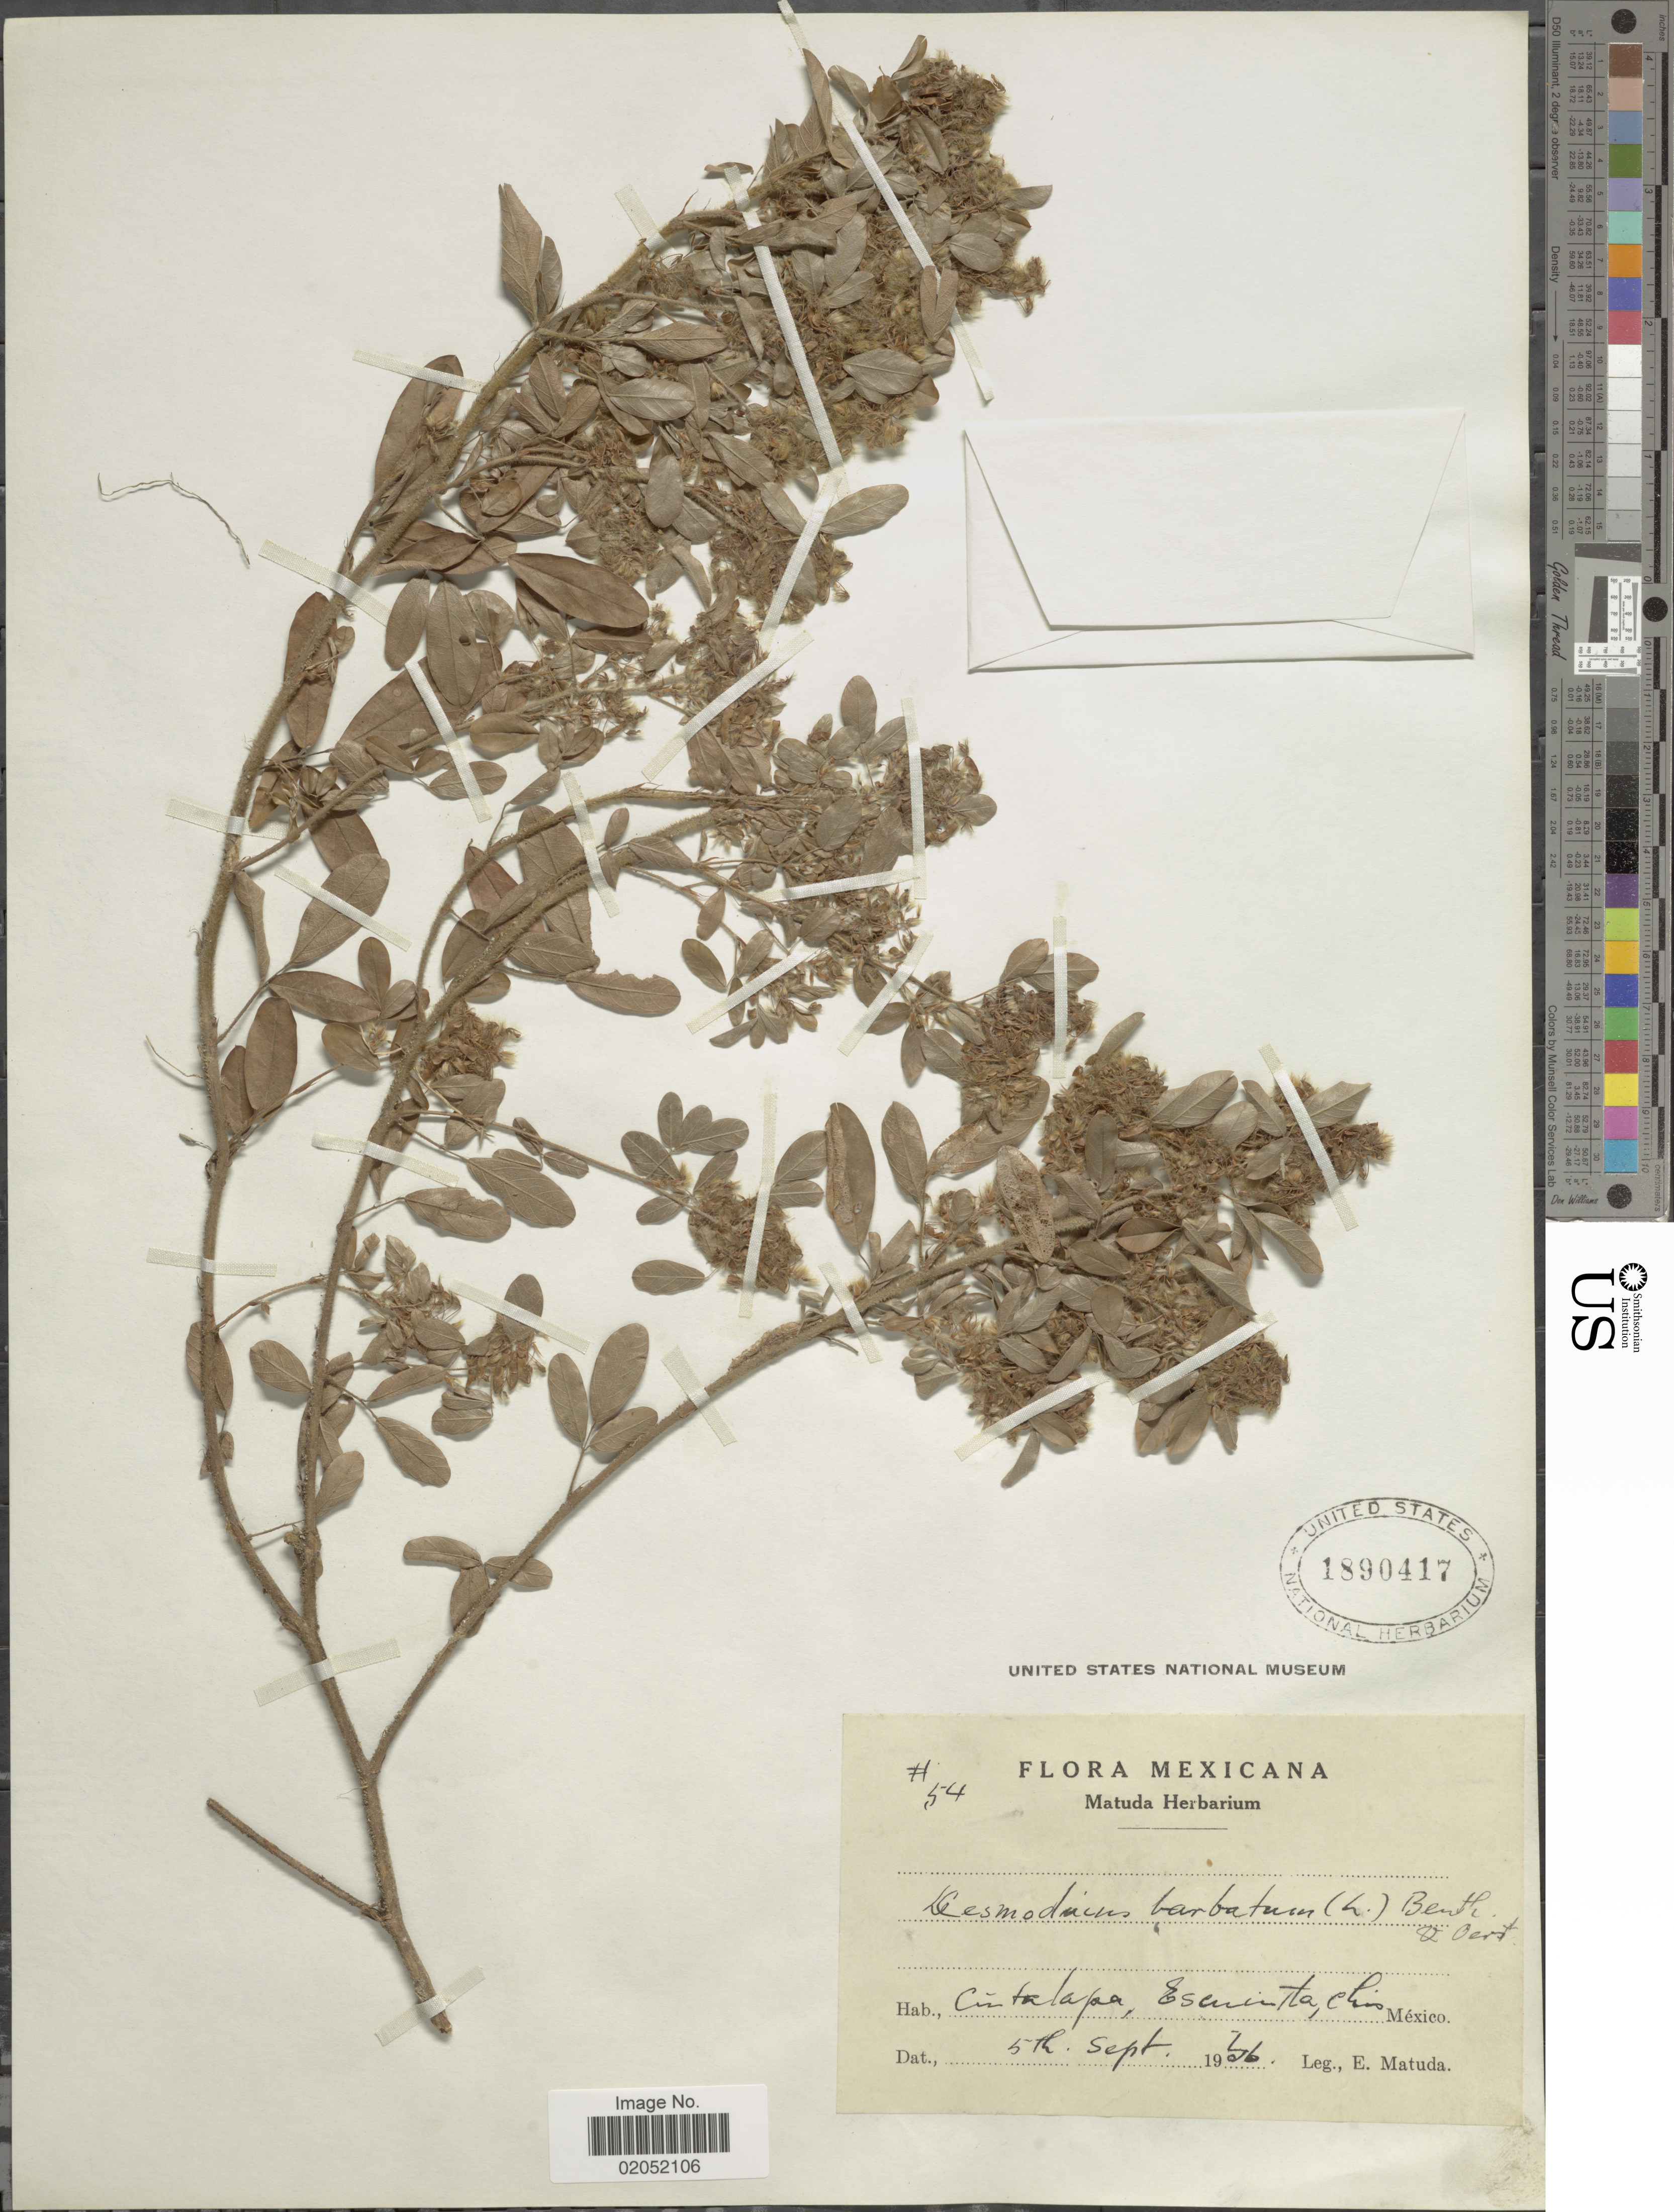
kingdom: Plantae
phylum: Tracheophyta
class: Magnoliopsida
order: Fabales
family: Fabaceae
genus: Grona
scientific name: Grona barbata var. barbata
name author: (L.) H. Ohashi & K. Ohashi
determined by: Strong, Mark T., (BOT), Smithsonian Institution - National Museum of Natural History (UNITED STATES)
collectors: E. Matuda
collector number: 54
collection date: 1936-09-05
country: Mexico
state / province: Chiapas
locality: Cintalapa, Escuintla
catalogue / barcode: US 1890471